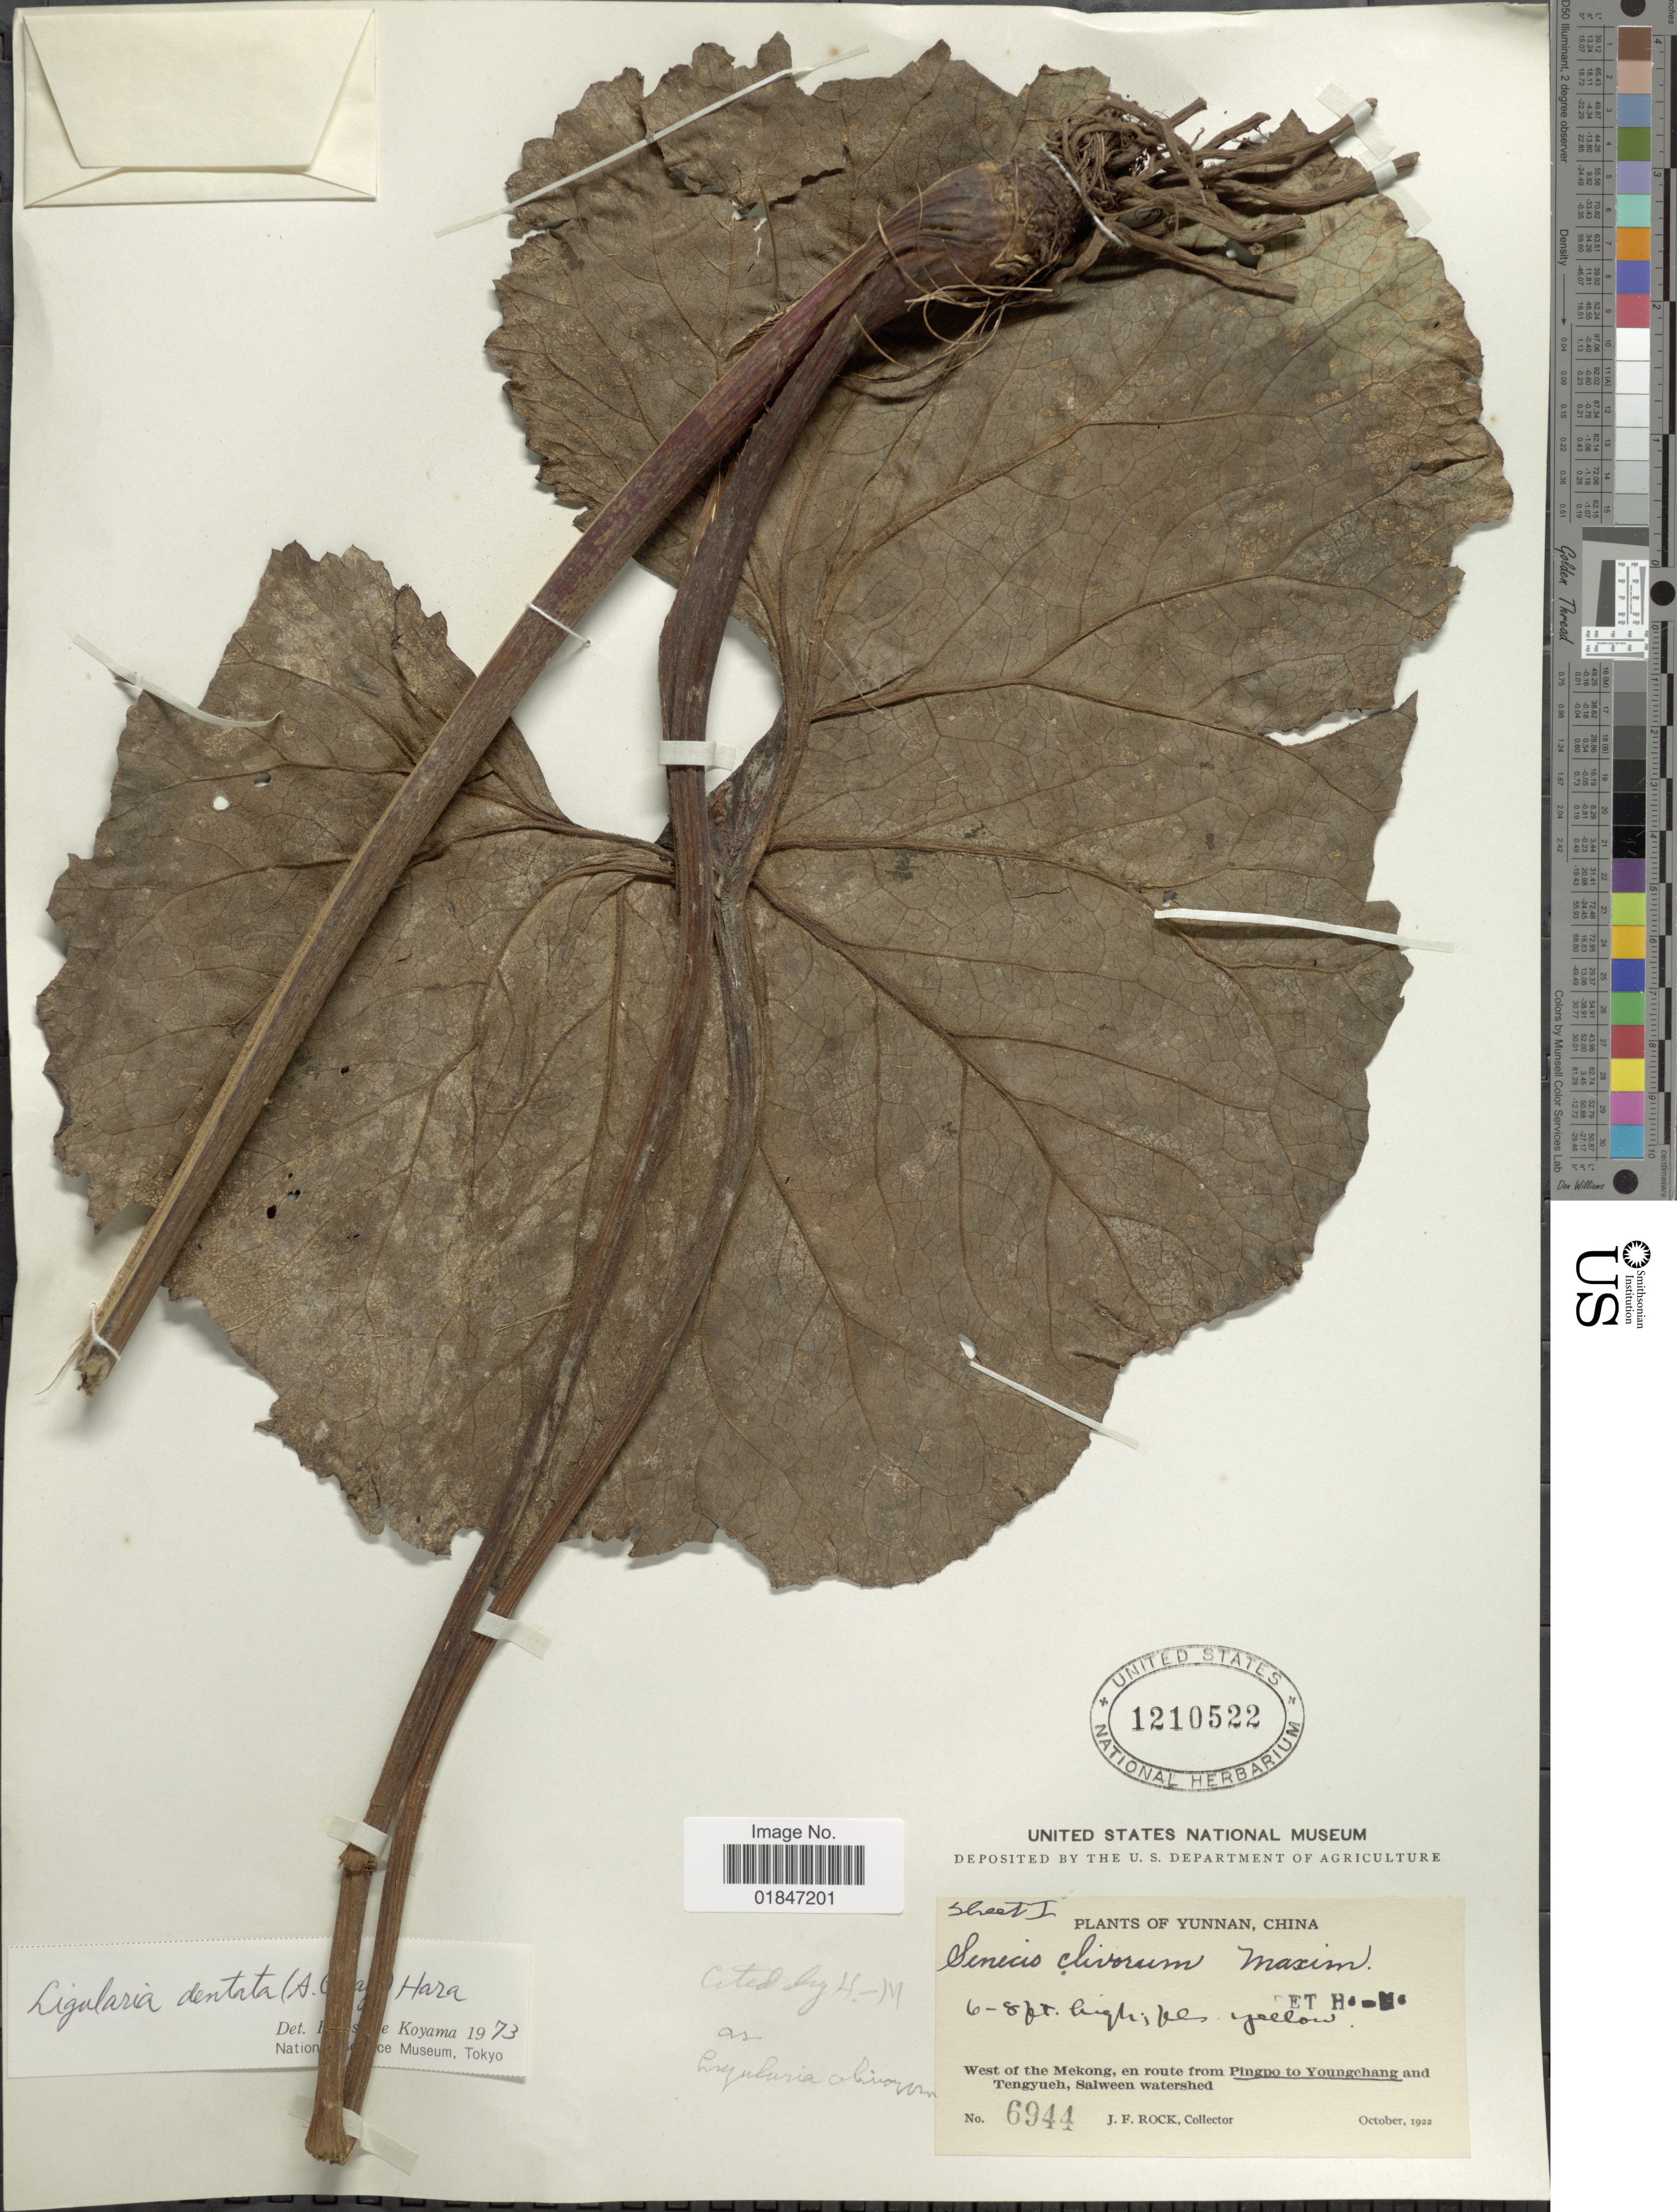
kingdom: Plantae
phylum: Tracheophyta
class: Magnoliopsida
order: Asterales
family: Asteraceae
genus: Ligularia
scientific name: Ligularia dentata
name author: (A. Gray) H. Hara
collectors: J. Rock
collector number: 6944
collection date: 1922-10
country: China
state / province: Yunnan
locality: Yunnan, China. West of the Mekong, en route from Pingpo to Youngchang and Yengyueh, Salween watershed.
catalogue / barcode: US 1210522